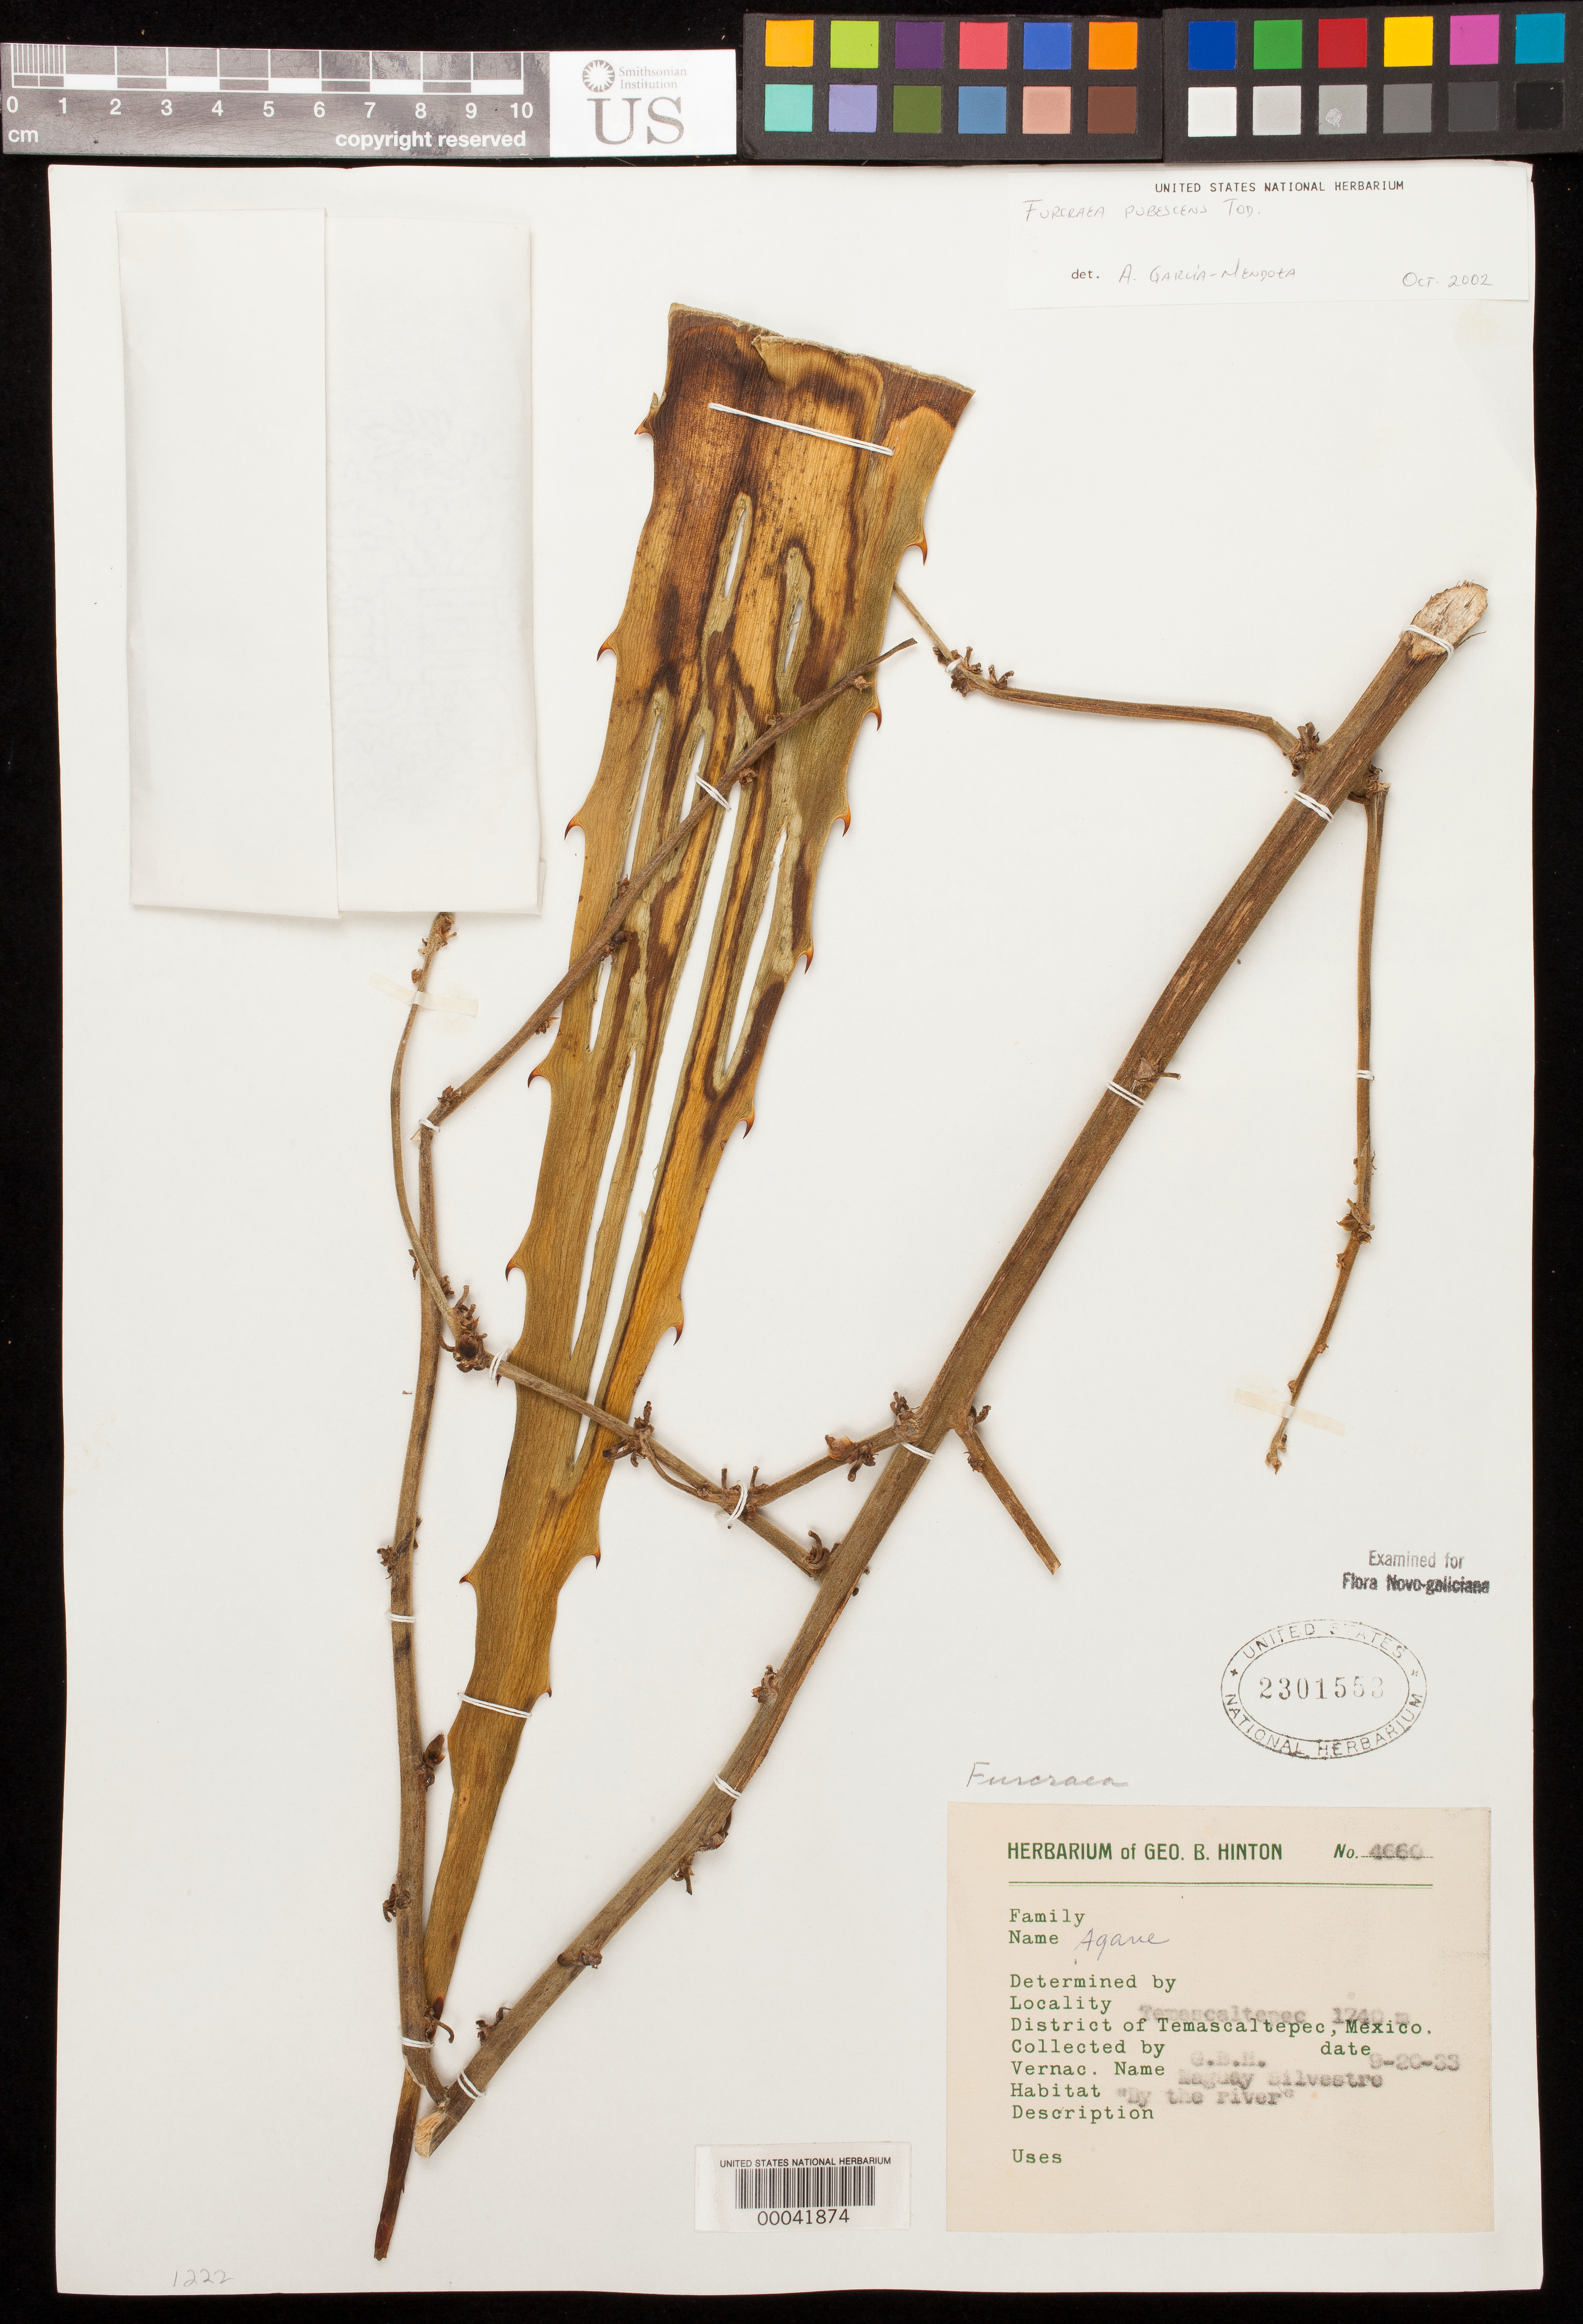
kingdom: Plantae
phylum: Tracheophyta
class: Liliopsida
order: Asparagales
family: Asparagaceae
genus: Furcraea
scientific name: Furcraea pubescens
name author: Tod.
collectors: G. B. Hinton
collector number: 4660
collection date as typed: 20 Sep 1933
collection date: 1933-09-20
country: Mexico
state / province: México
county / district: Temascaltepec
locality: Temascaltepec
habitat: By the river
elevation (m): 1740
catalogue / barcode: US 2301553